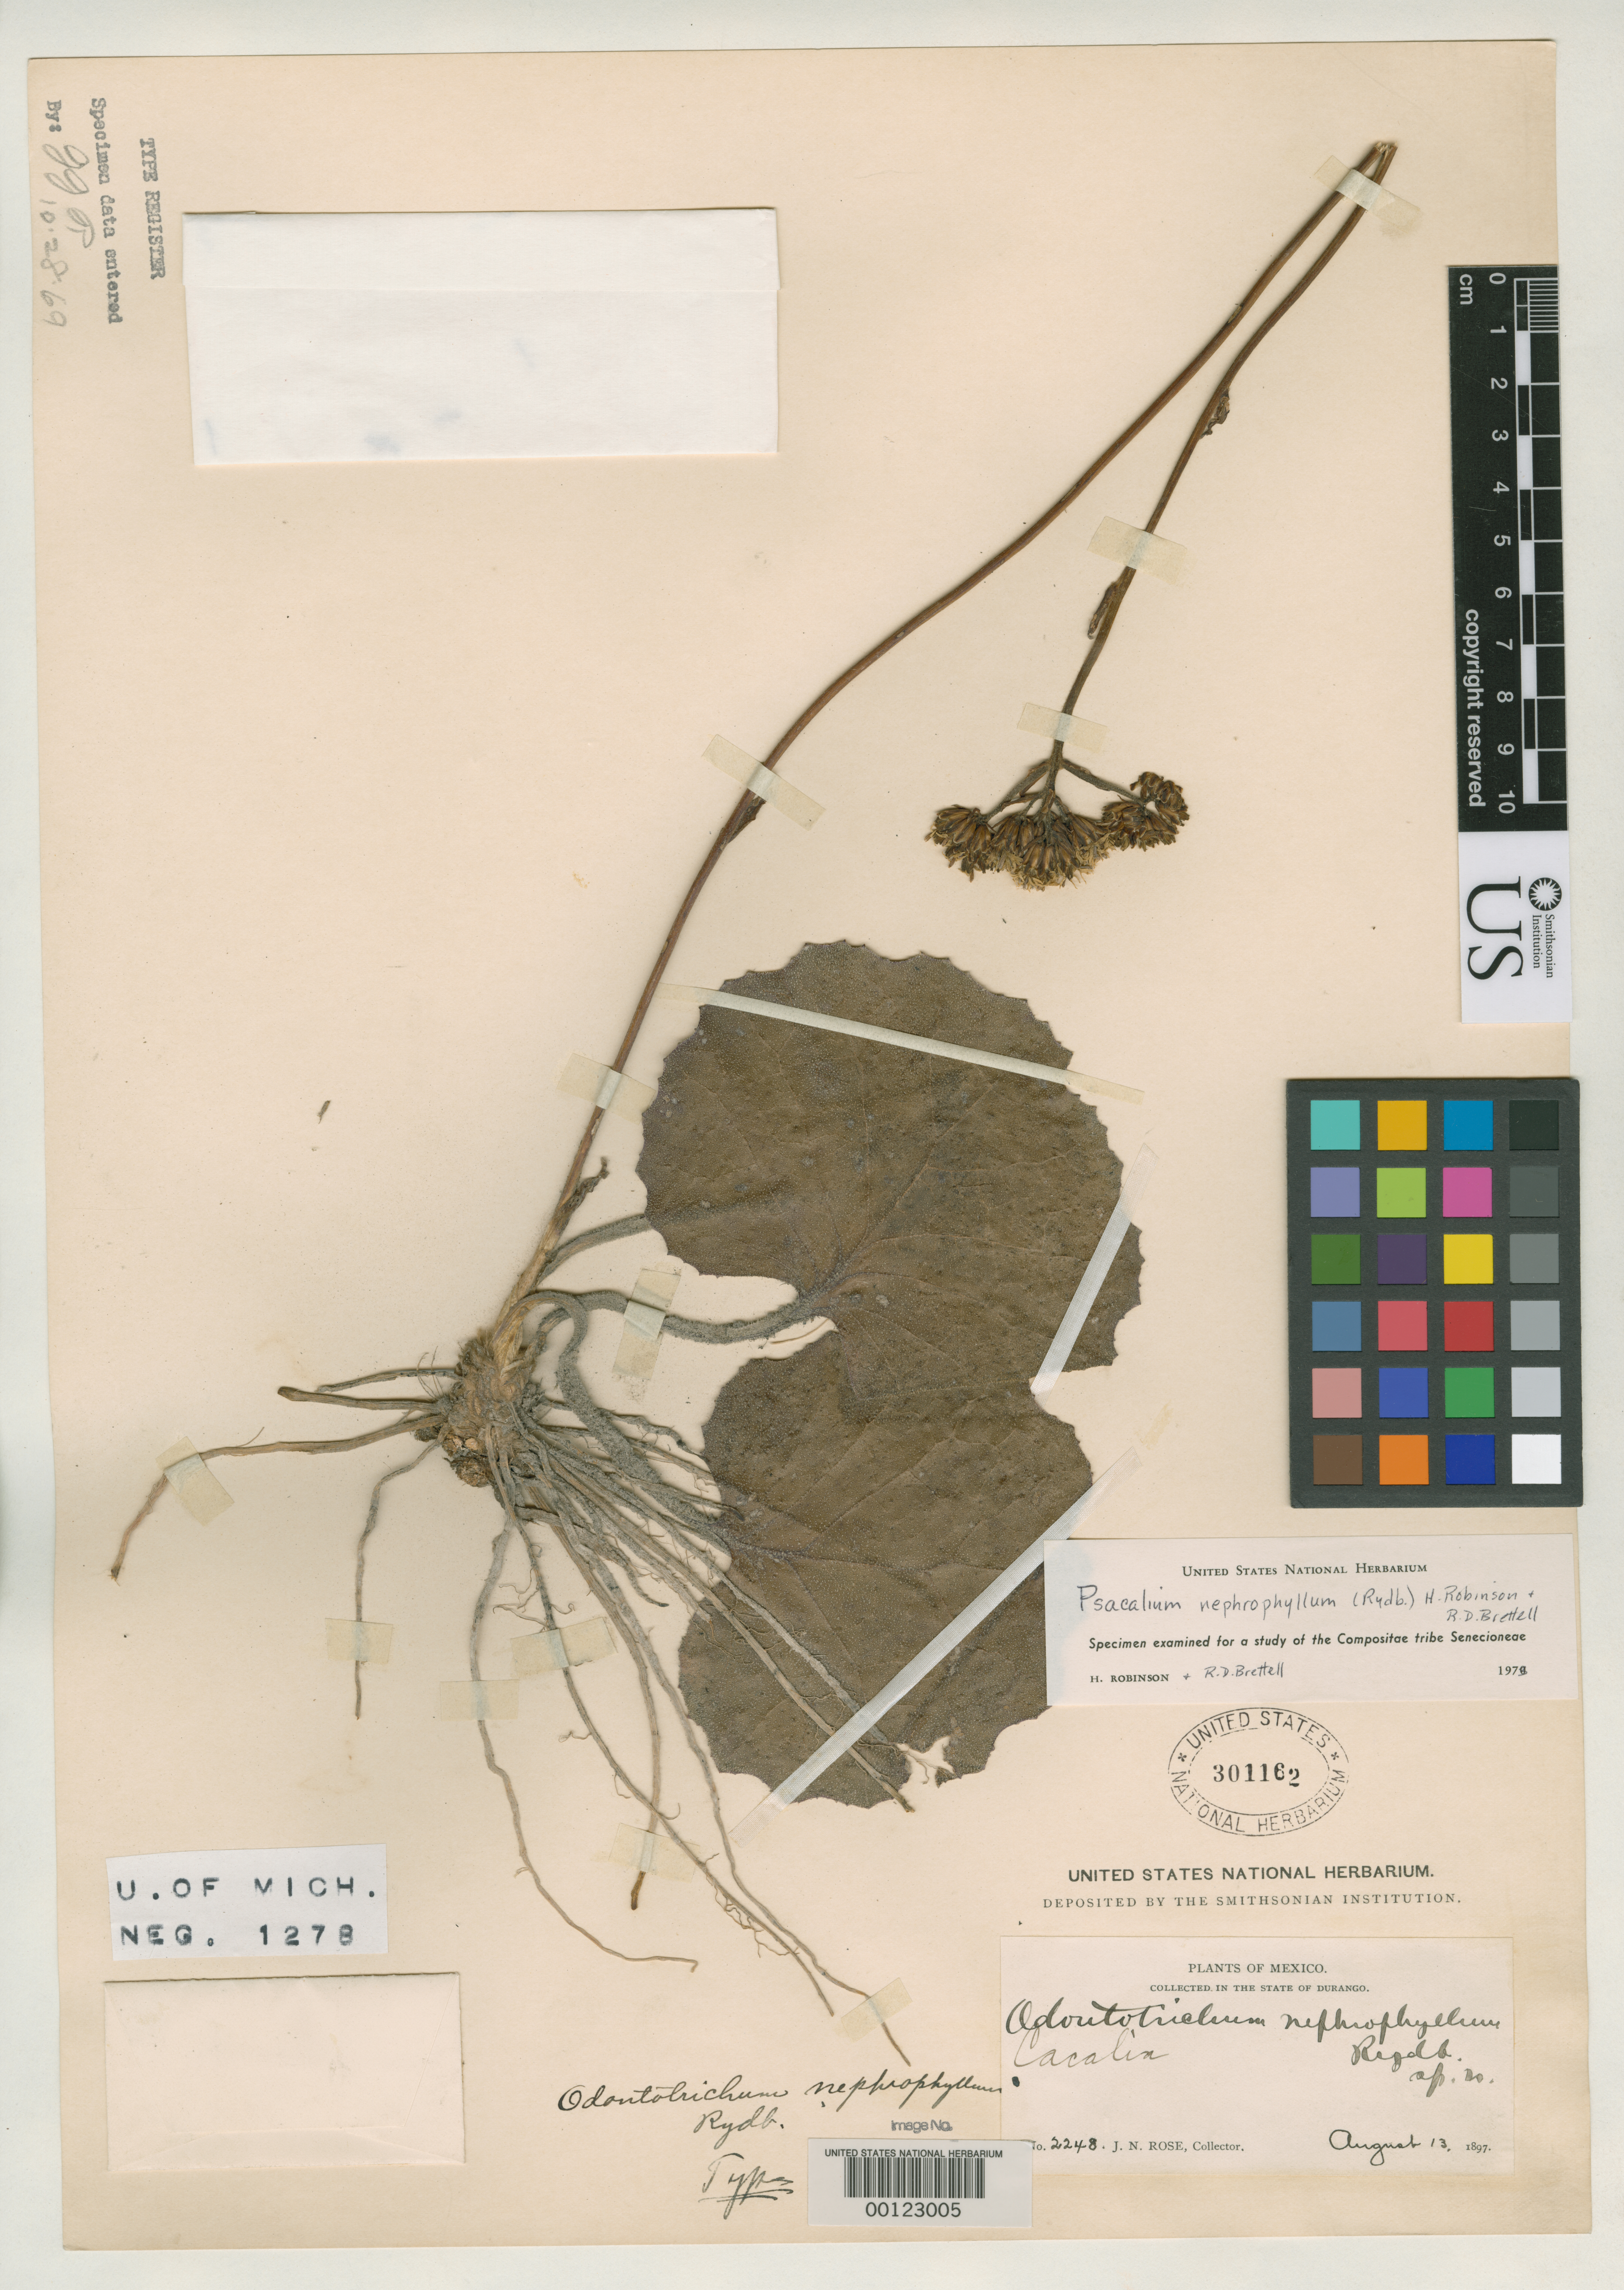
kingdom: Plantae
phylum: Tracheophyta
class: Magnoliopsida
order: Asterales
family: Asteraceae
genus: Odontotrichum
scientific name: Odontotrichum nephrophyllum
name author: Rydb.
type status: Holotype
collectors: J. N. Rose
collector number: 2248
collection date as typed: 13 Aug 1897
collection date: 1897-08-13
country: Mexico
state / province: Durango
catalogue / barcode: US 301162